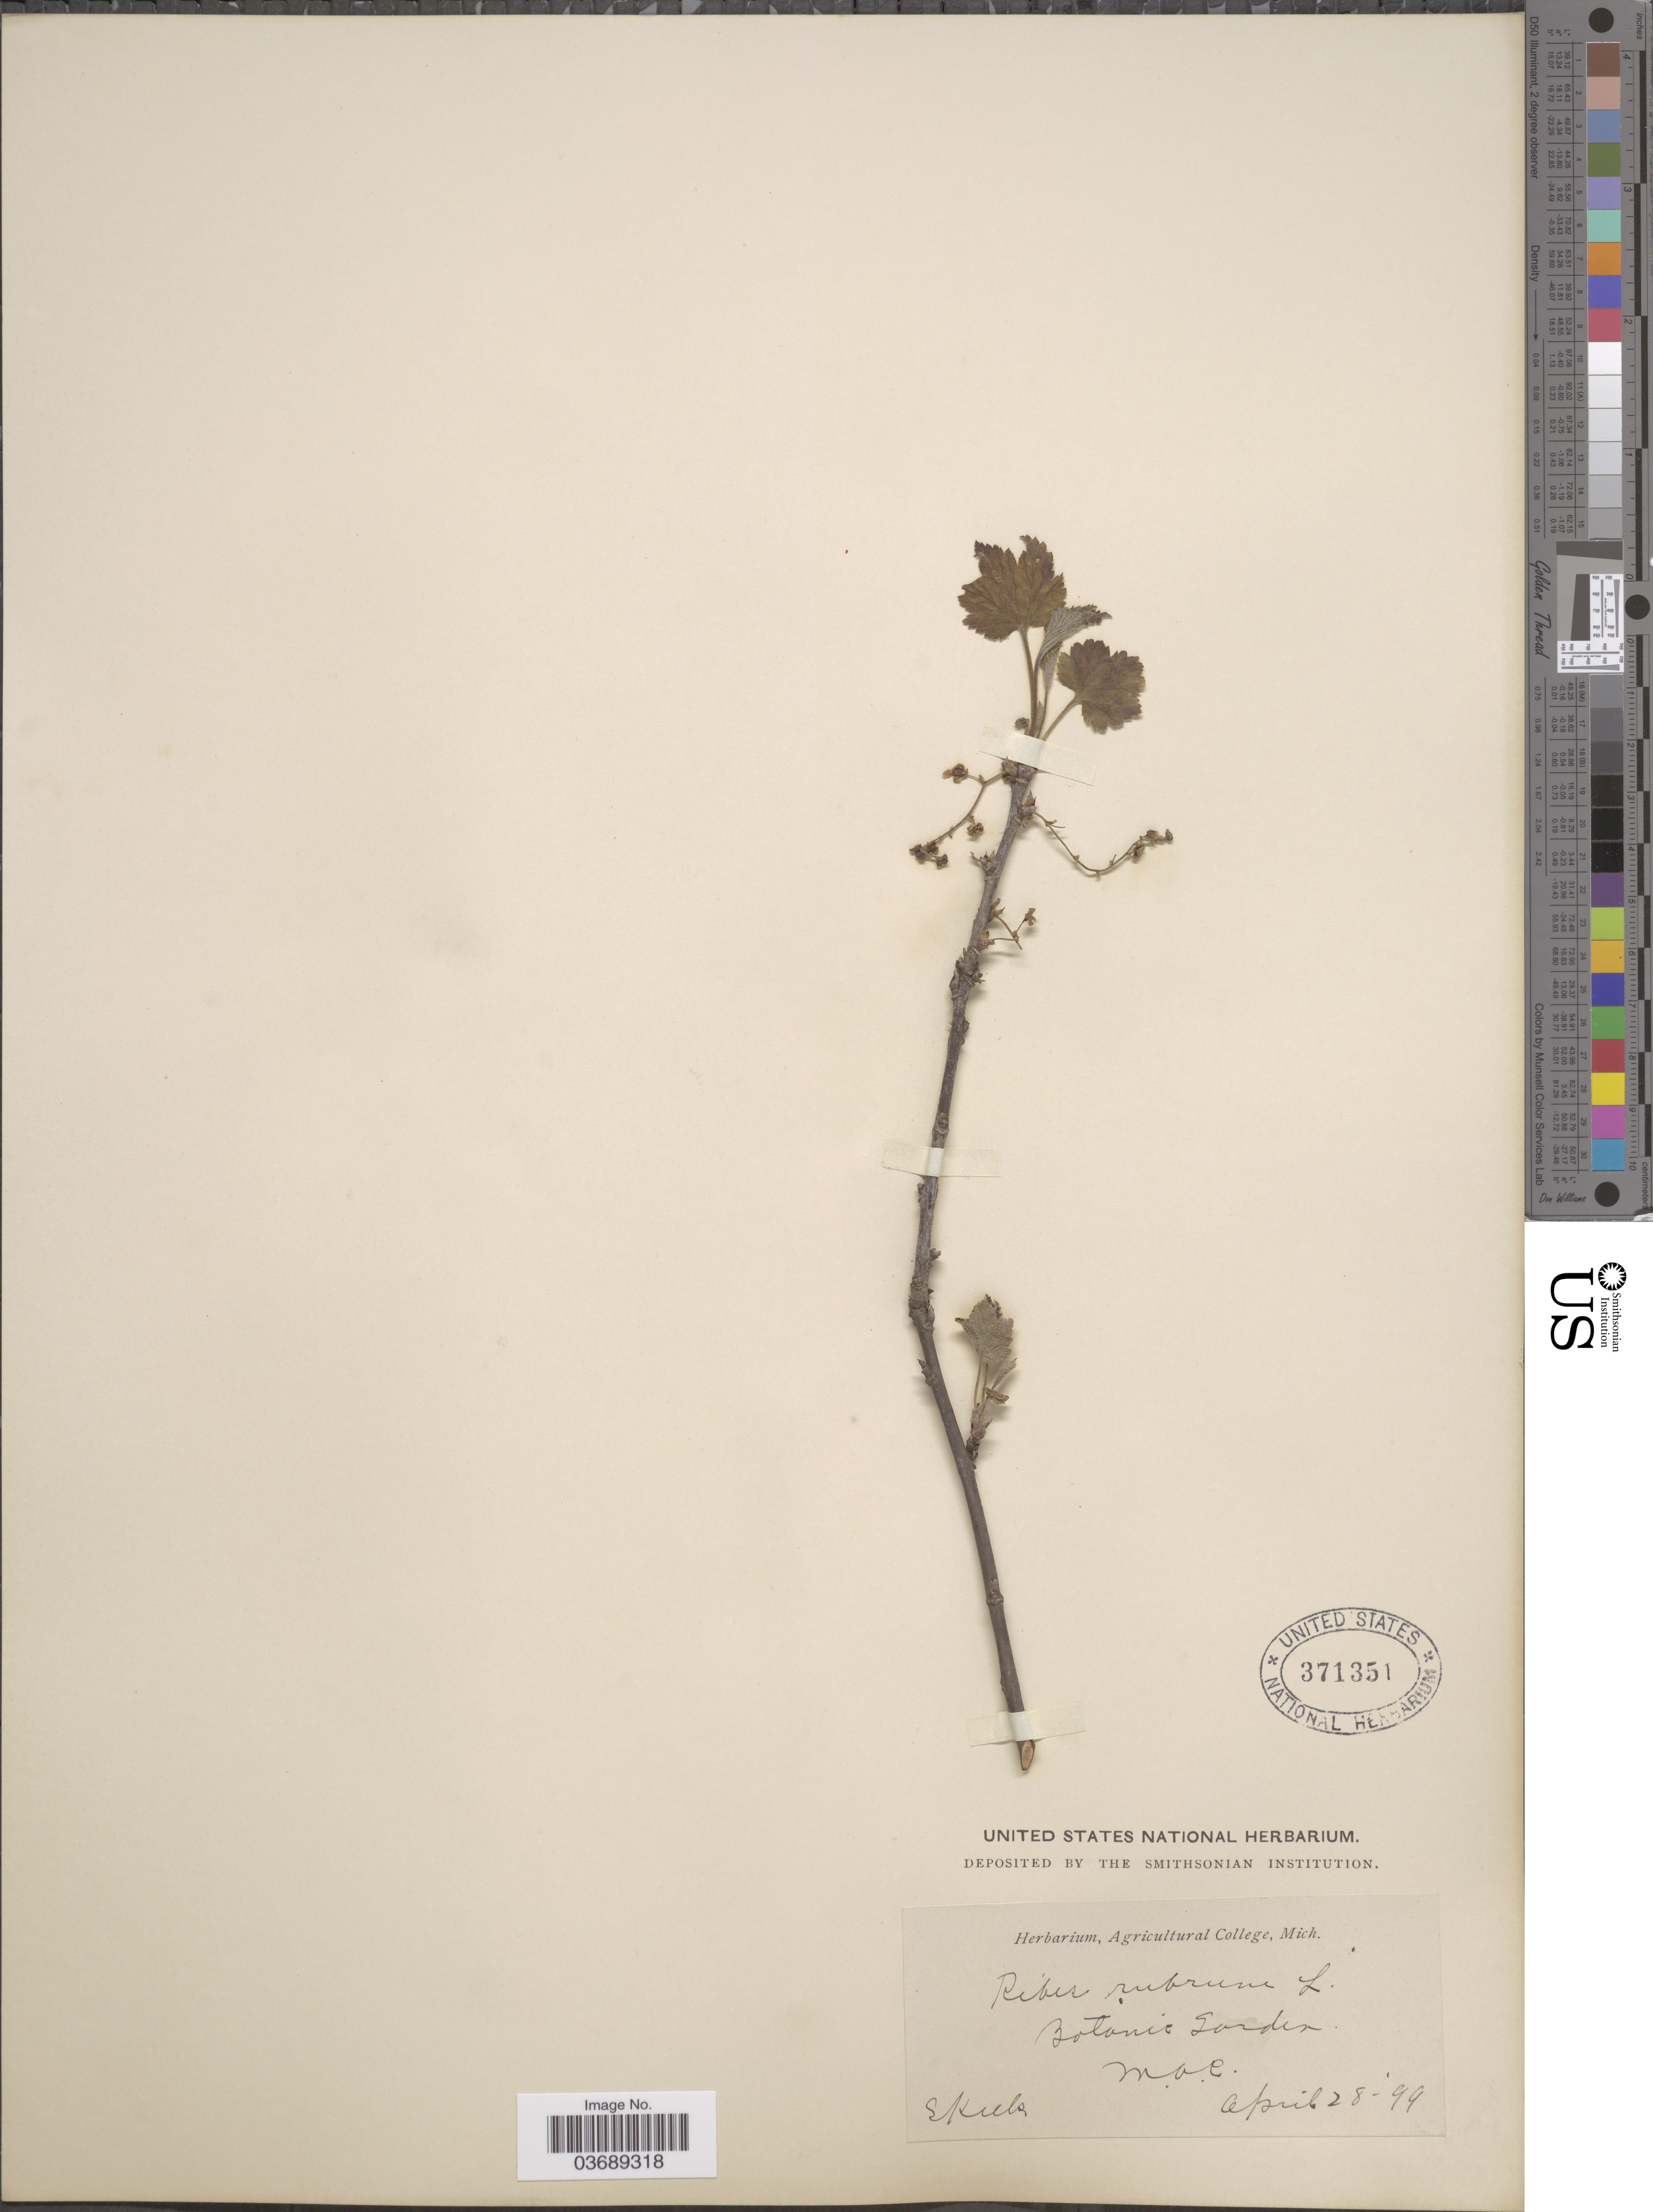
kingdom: Plantae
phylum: Tracheophyta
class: Magnoliopsida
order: Saxifragales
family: Grossulariaceae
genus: Ribes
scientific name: Ribes triste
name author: Pall.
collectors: E. Keels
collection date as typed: Transcribed d/m/y: 28/4/99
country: United States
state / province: Michigan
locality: Botanic Garden Mac.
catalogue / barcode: US 371351